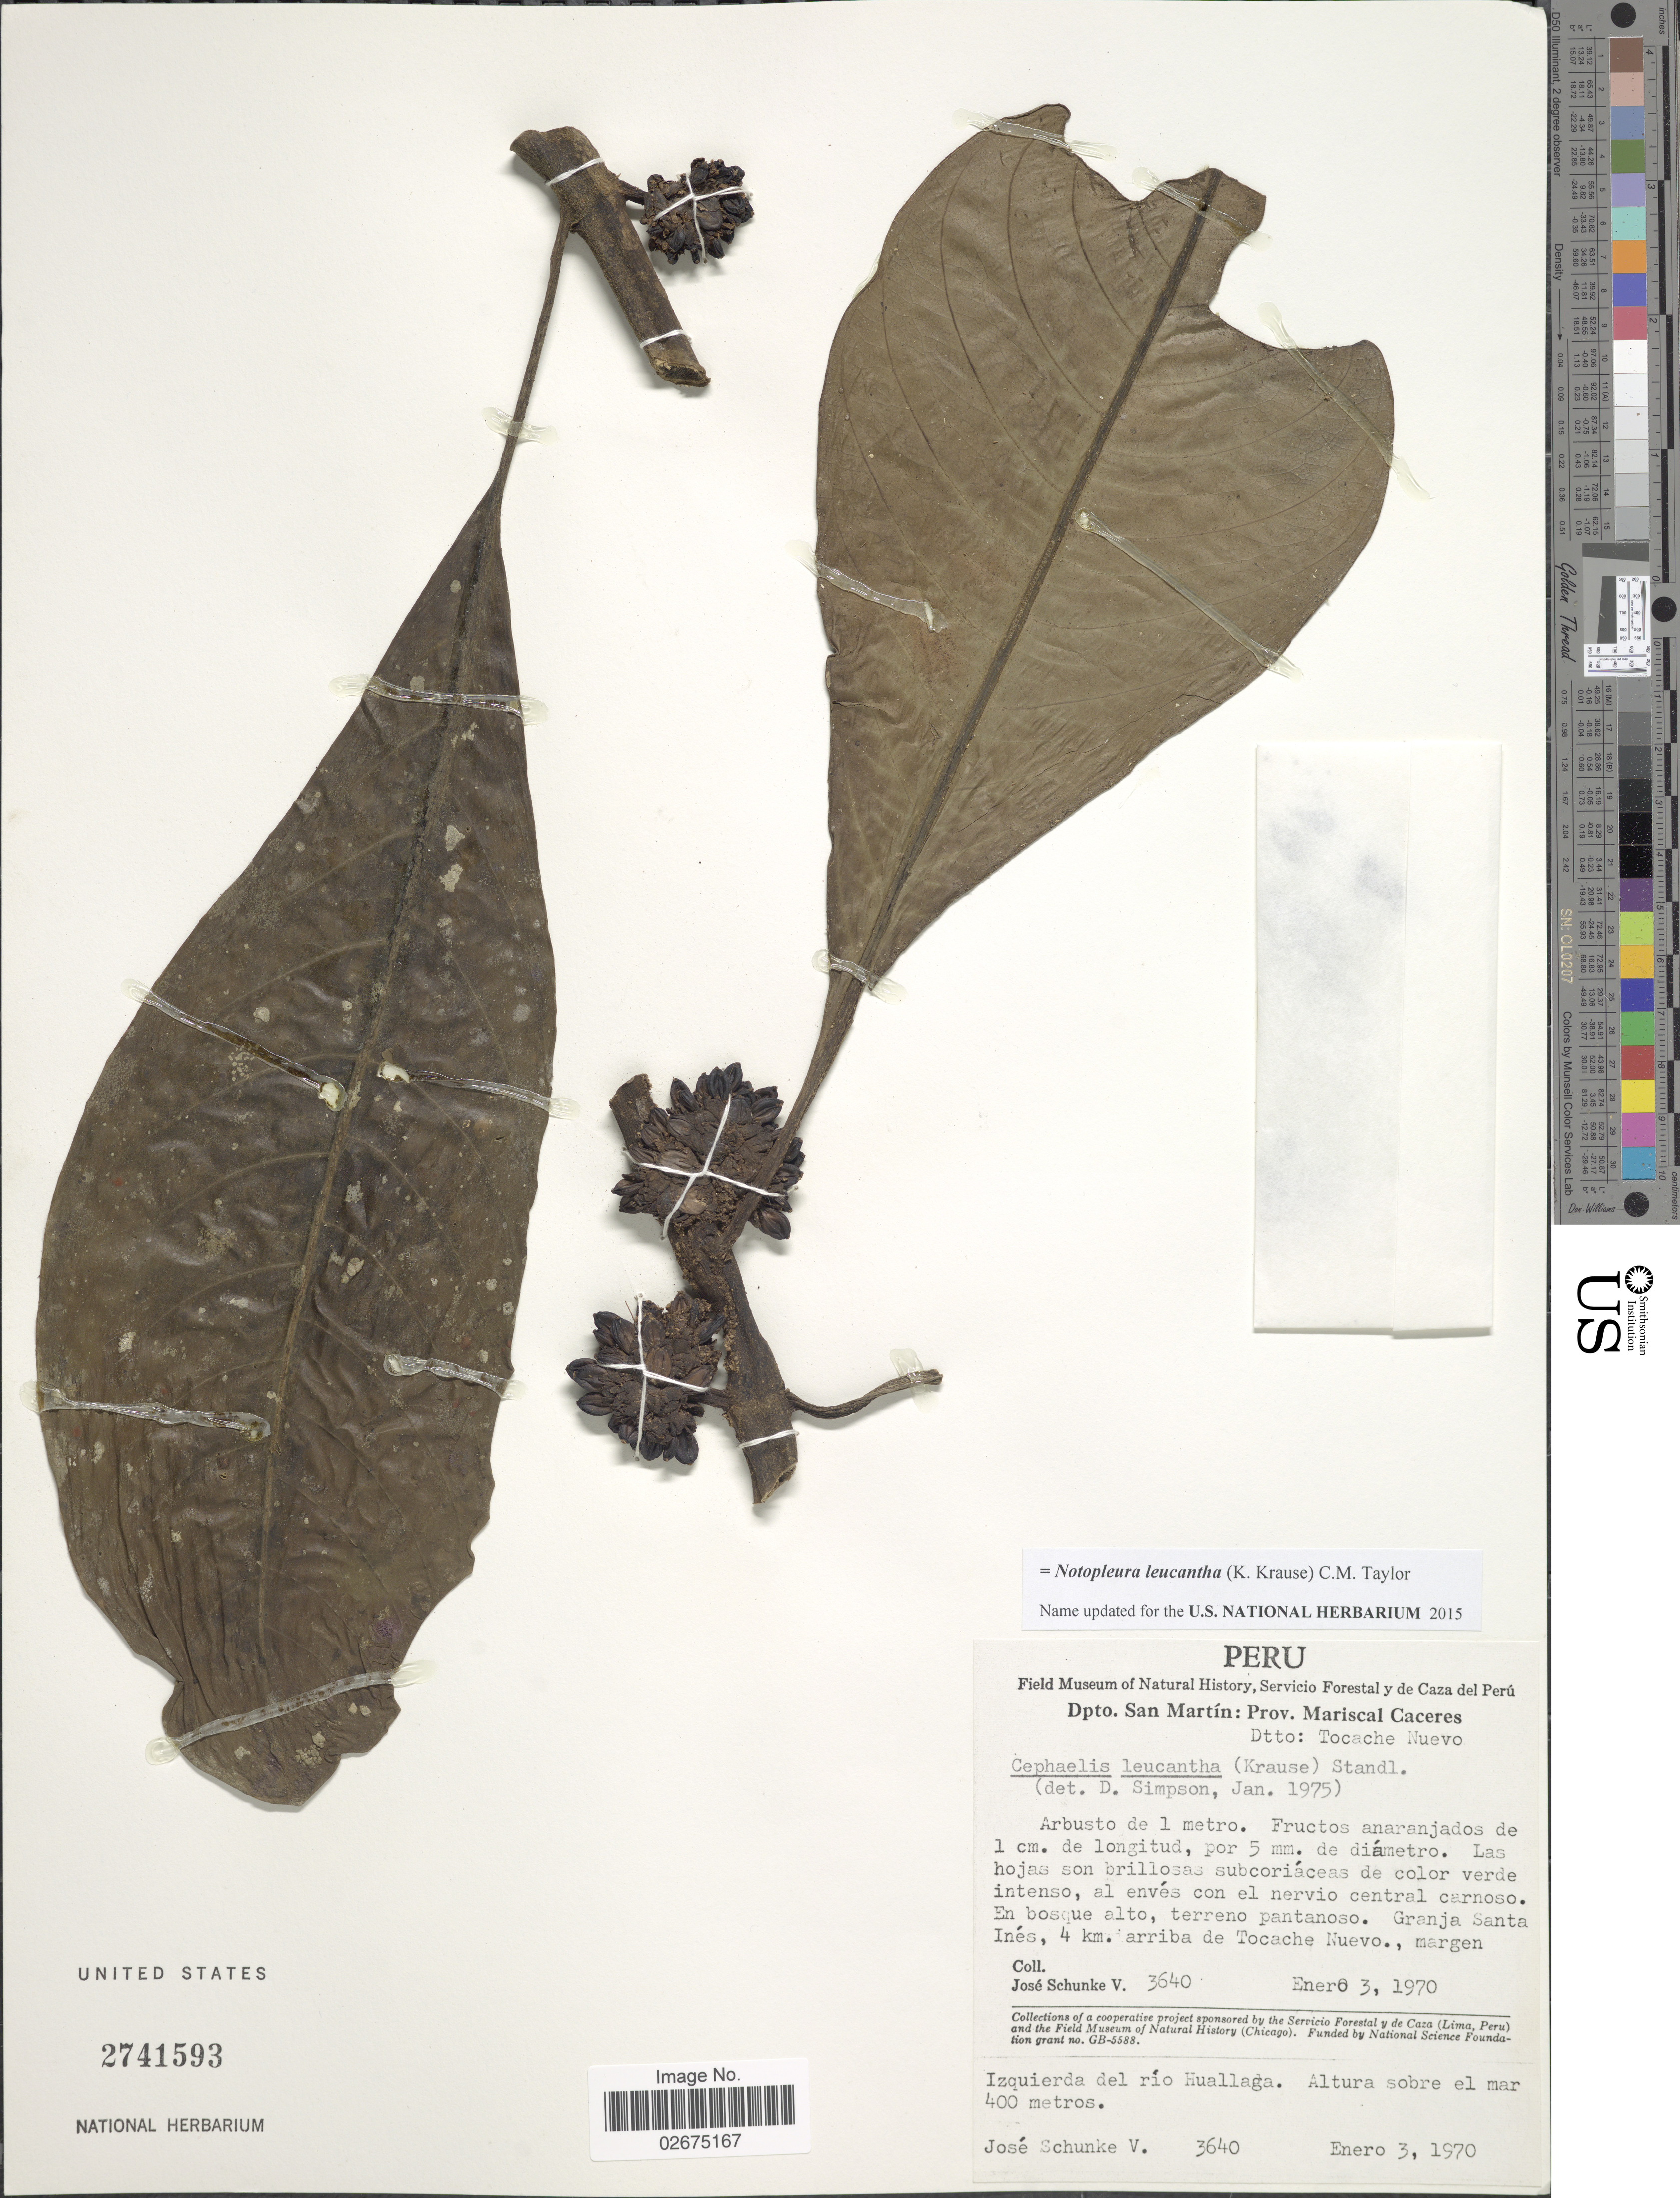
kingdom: Plantae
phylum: Tracheophyta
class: Magnoliopsida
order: Gentianales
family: Rubiaceae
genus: Notopleura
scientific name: Notopleura leucantha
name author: (K. Krause) C.M. Taylor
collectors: J. Schunke Vigo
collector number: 3640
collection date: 1970-01-03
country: Peru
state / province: San Martín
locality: Prov. Mariscal Caceres. Dtto: Tocache Nuevo. Granja Santa Ines, 4 km. arriba de Tocache Nuevo, margen Izquierda del rio Huallaga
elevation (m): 400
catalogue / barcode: US 2741593